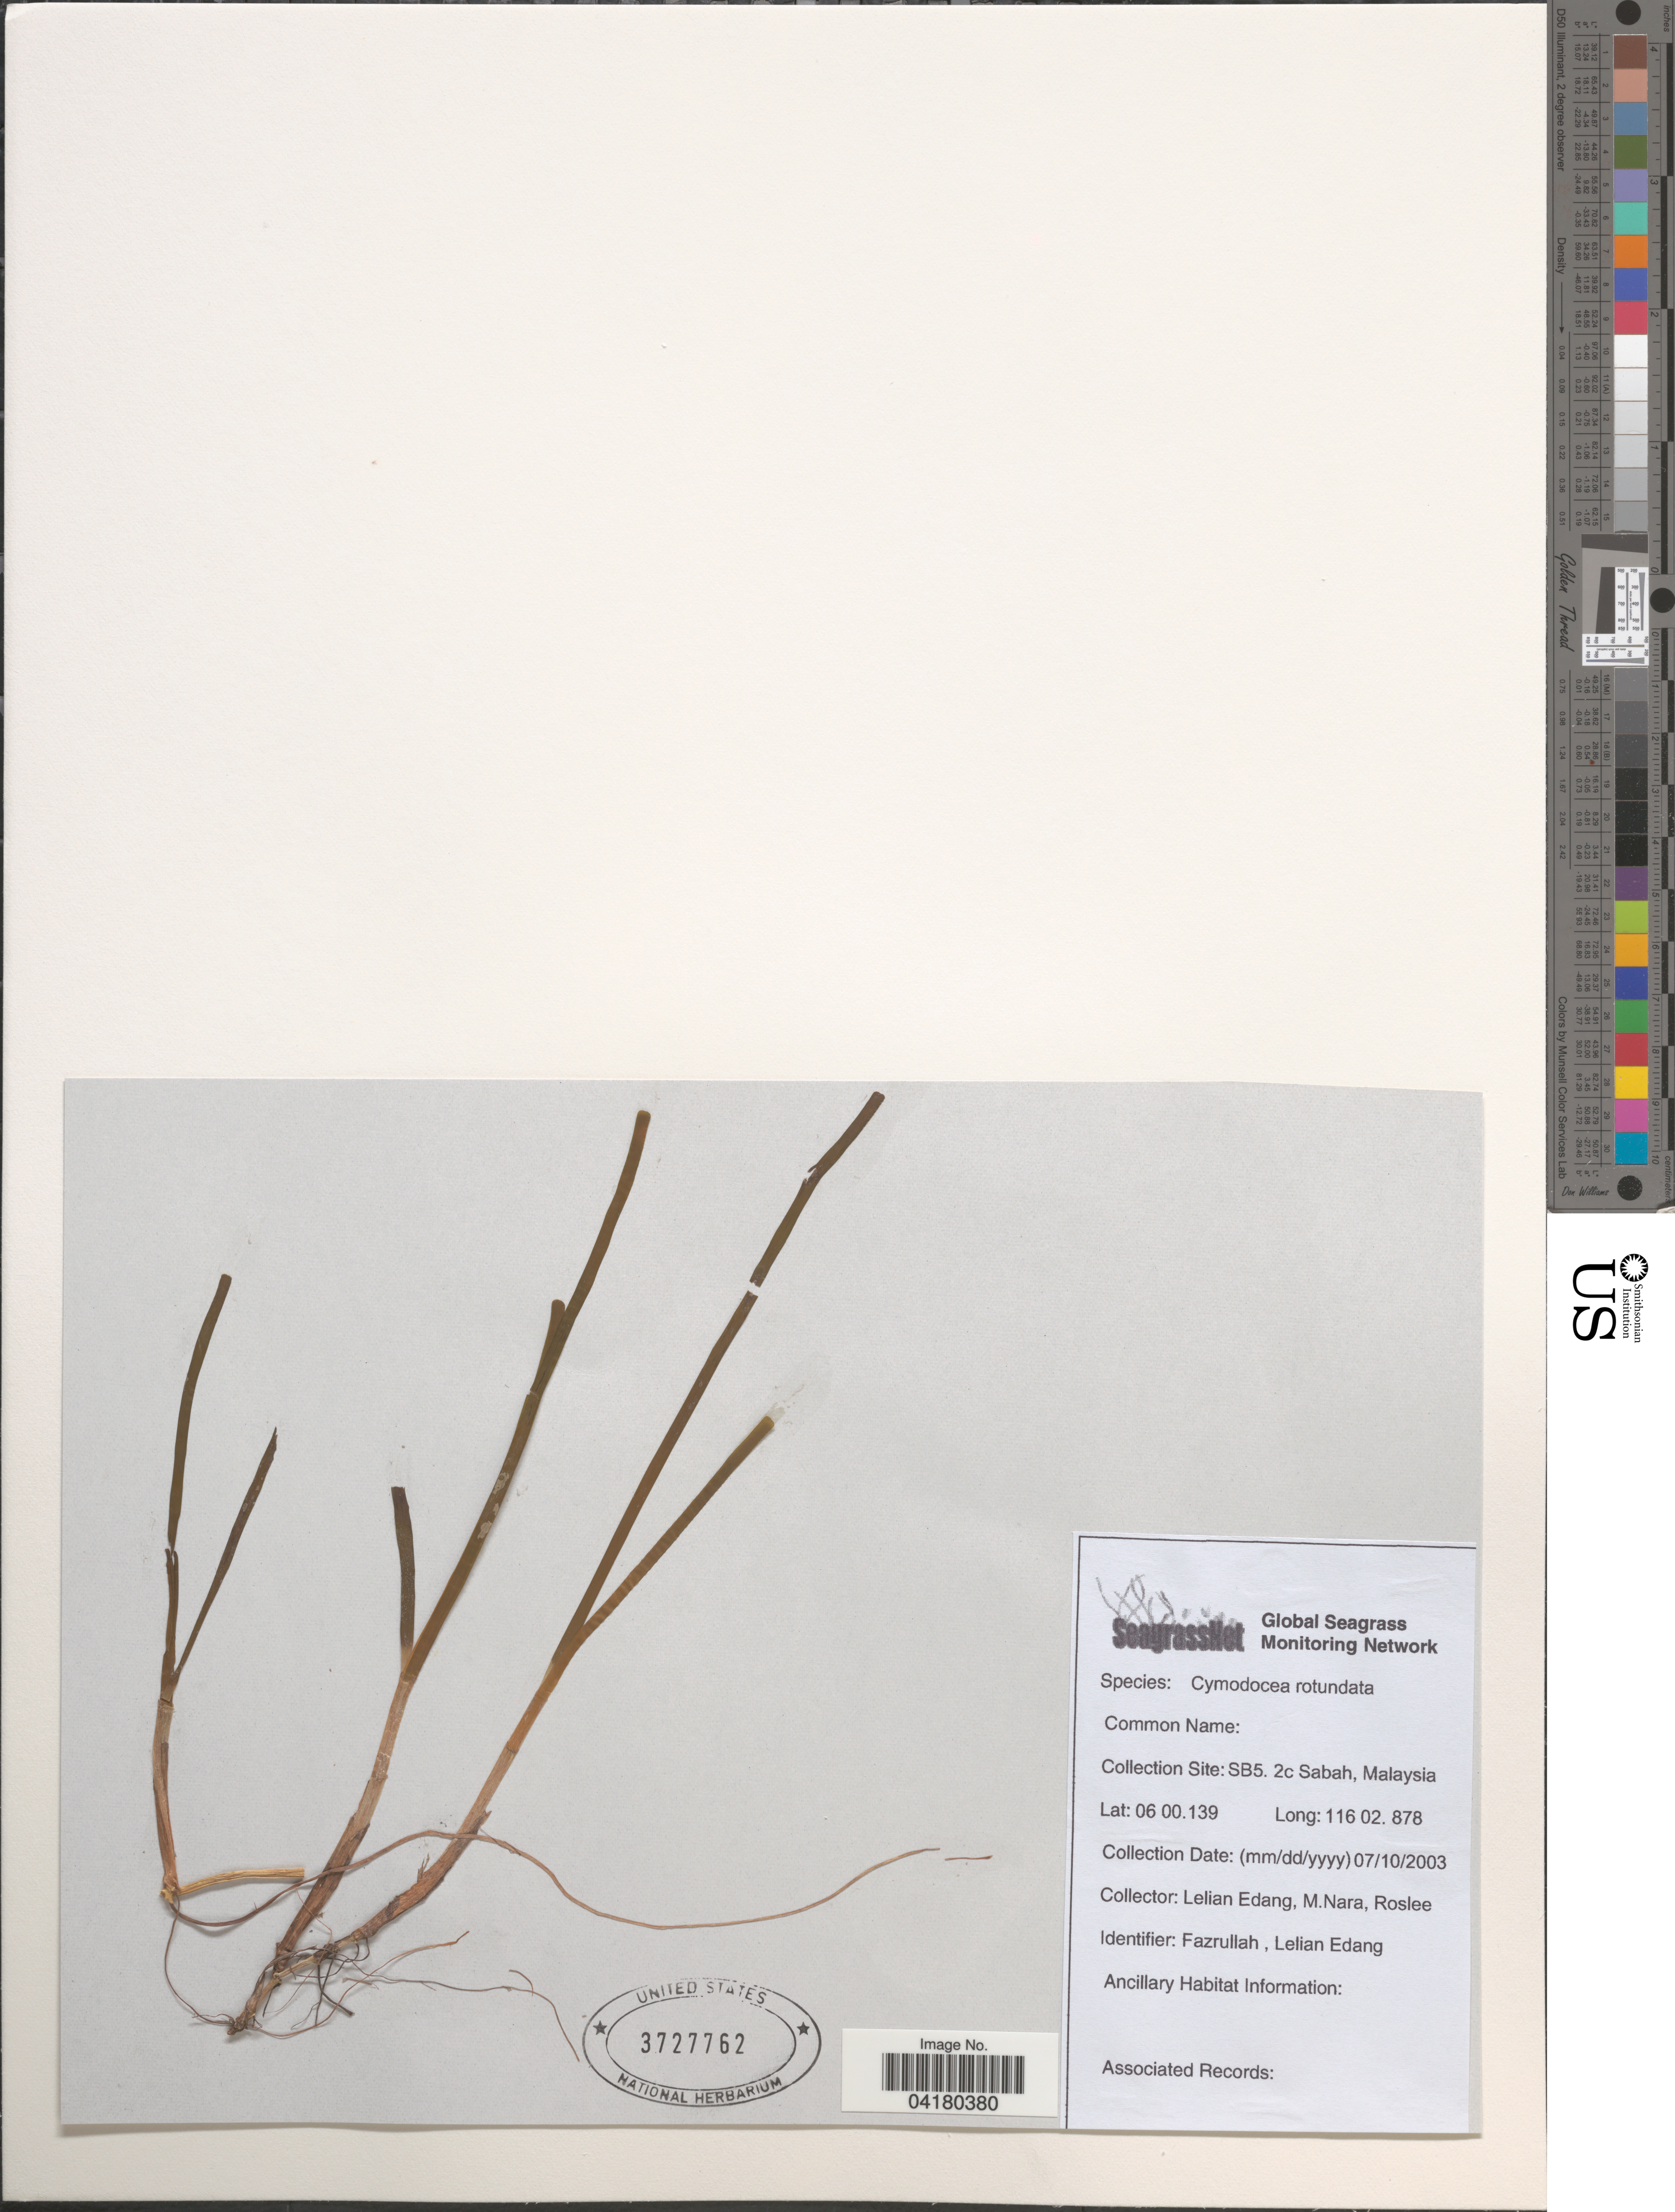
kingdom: Plantae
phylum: Tracheophyta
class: Liliopsida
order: Alismatales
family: Cymodoceaceae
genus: Cymodocea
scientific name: Cymodocea rotundata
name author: Asch. & Schweinf.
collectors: L. Edang, M. Nara & Roslee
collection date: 2003-07-10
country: Malaysia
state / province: Sabah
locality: SB5. 2c.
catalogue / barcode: US 3727762